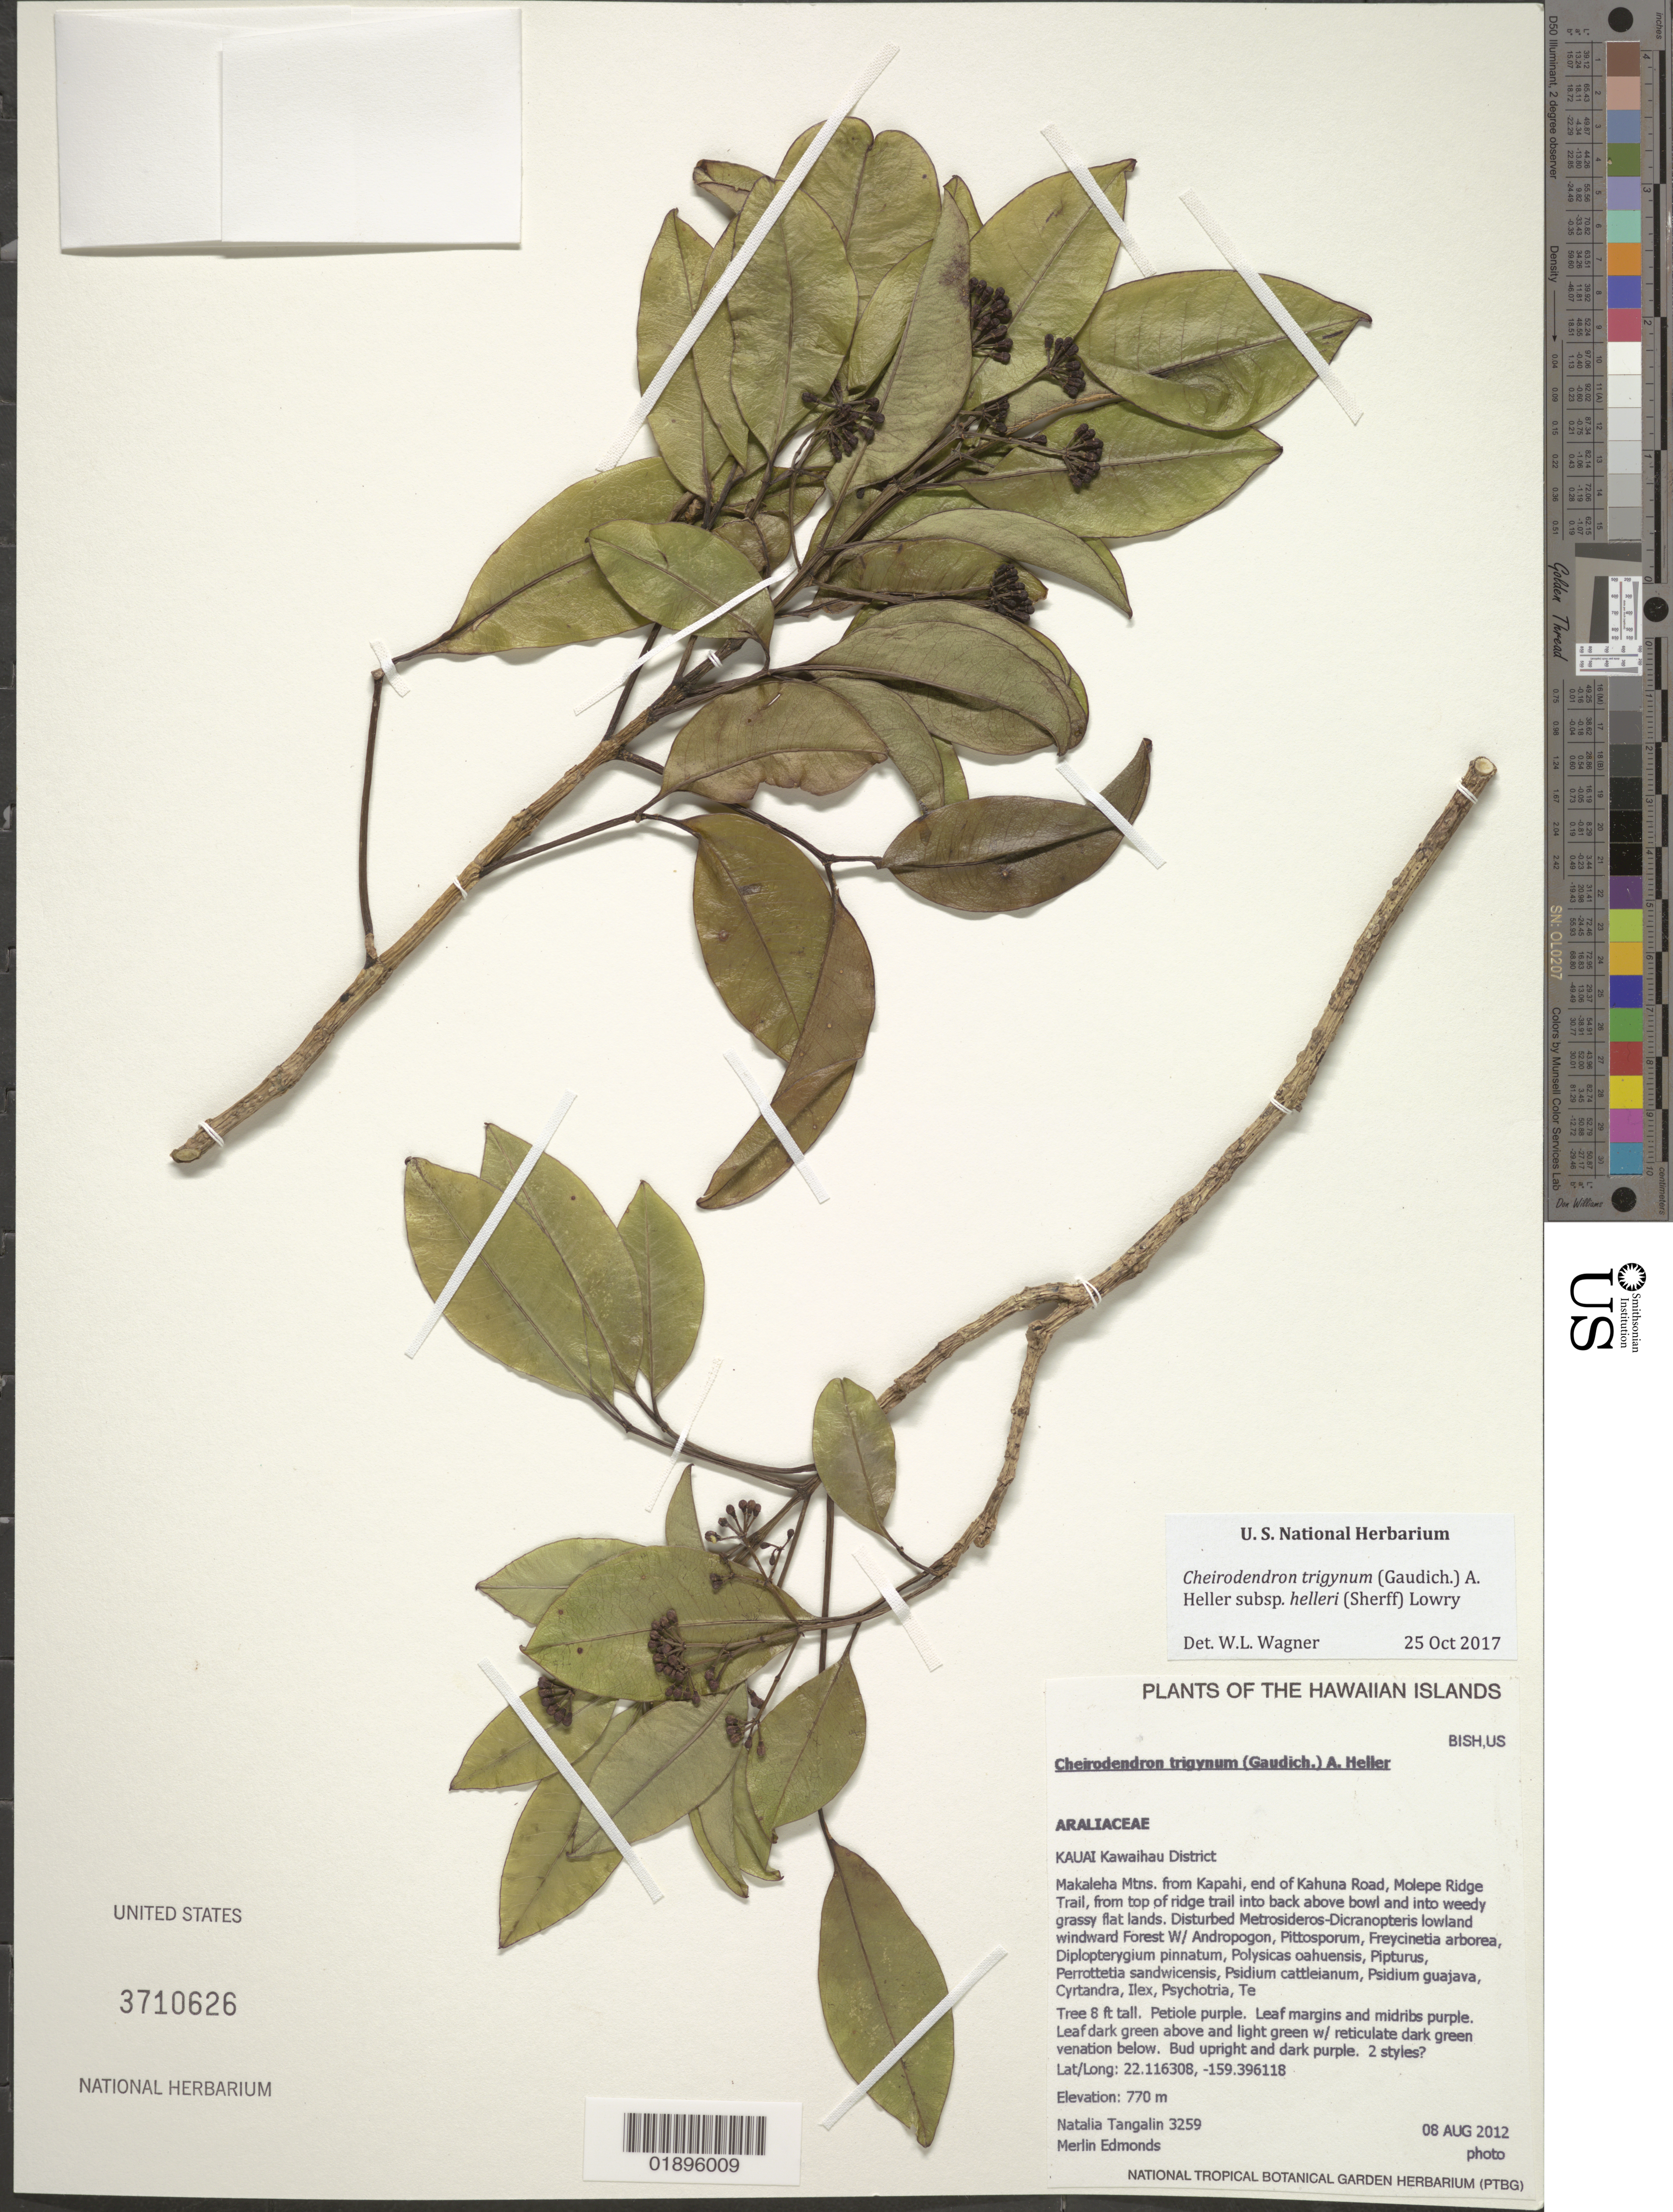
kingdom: Plantae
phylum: Tracheophyta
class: Magnoliopsida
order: Apiales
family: Araliaceae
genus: Cheirodendron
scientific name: Cheirodendron trigynum subsp. helleri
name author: (Gaudich.) A. Heller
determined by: Wagner, W. L., (BOT), Smithsonian Institution - National Museum of Natural History (UNITED STATES)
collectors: N. Tangalin & M. Edmonds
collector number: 3259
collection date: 2012-08-08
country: United States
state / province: Hawaii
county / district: Kauai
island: Kaua'i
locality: Kawaihau District, Makaleha Mtns. from Kapahi, end of Kahuna Road, Molepe Ridge Trail, from top of ridge trail into back above bowl and into weedy grassy flat lands.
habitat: Disturbed lowland windward forest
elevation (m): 770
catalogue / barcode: US 3710626